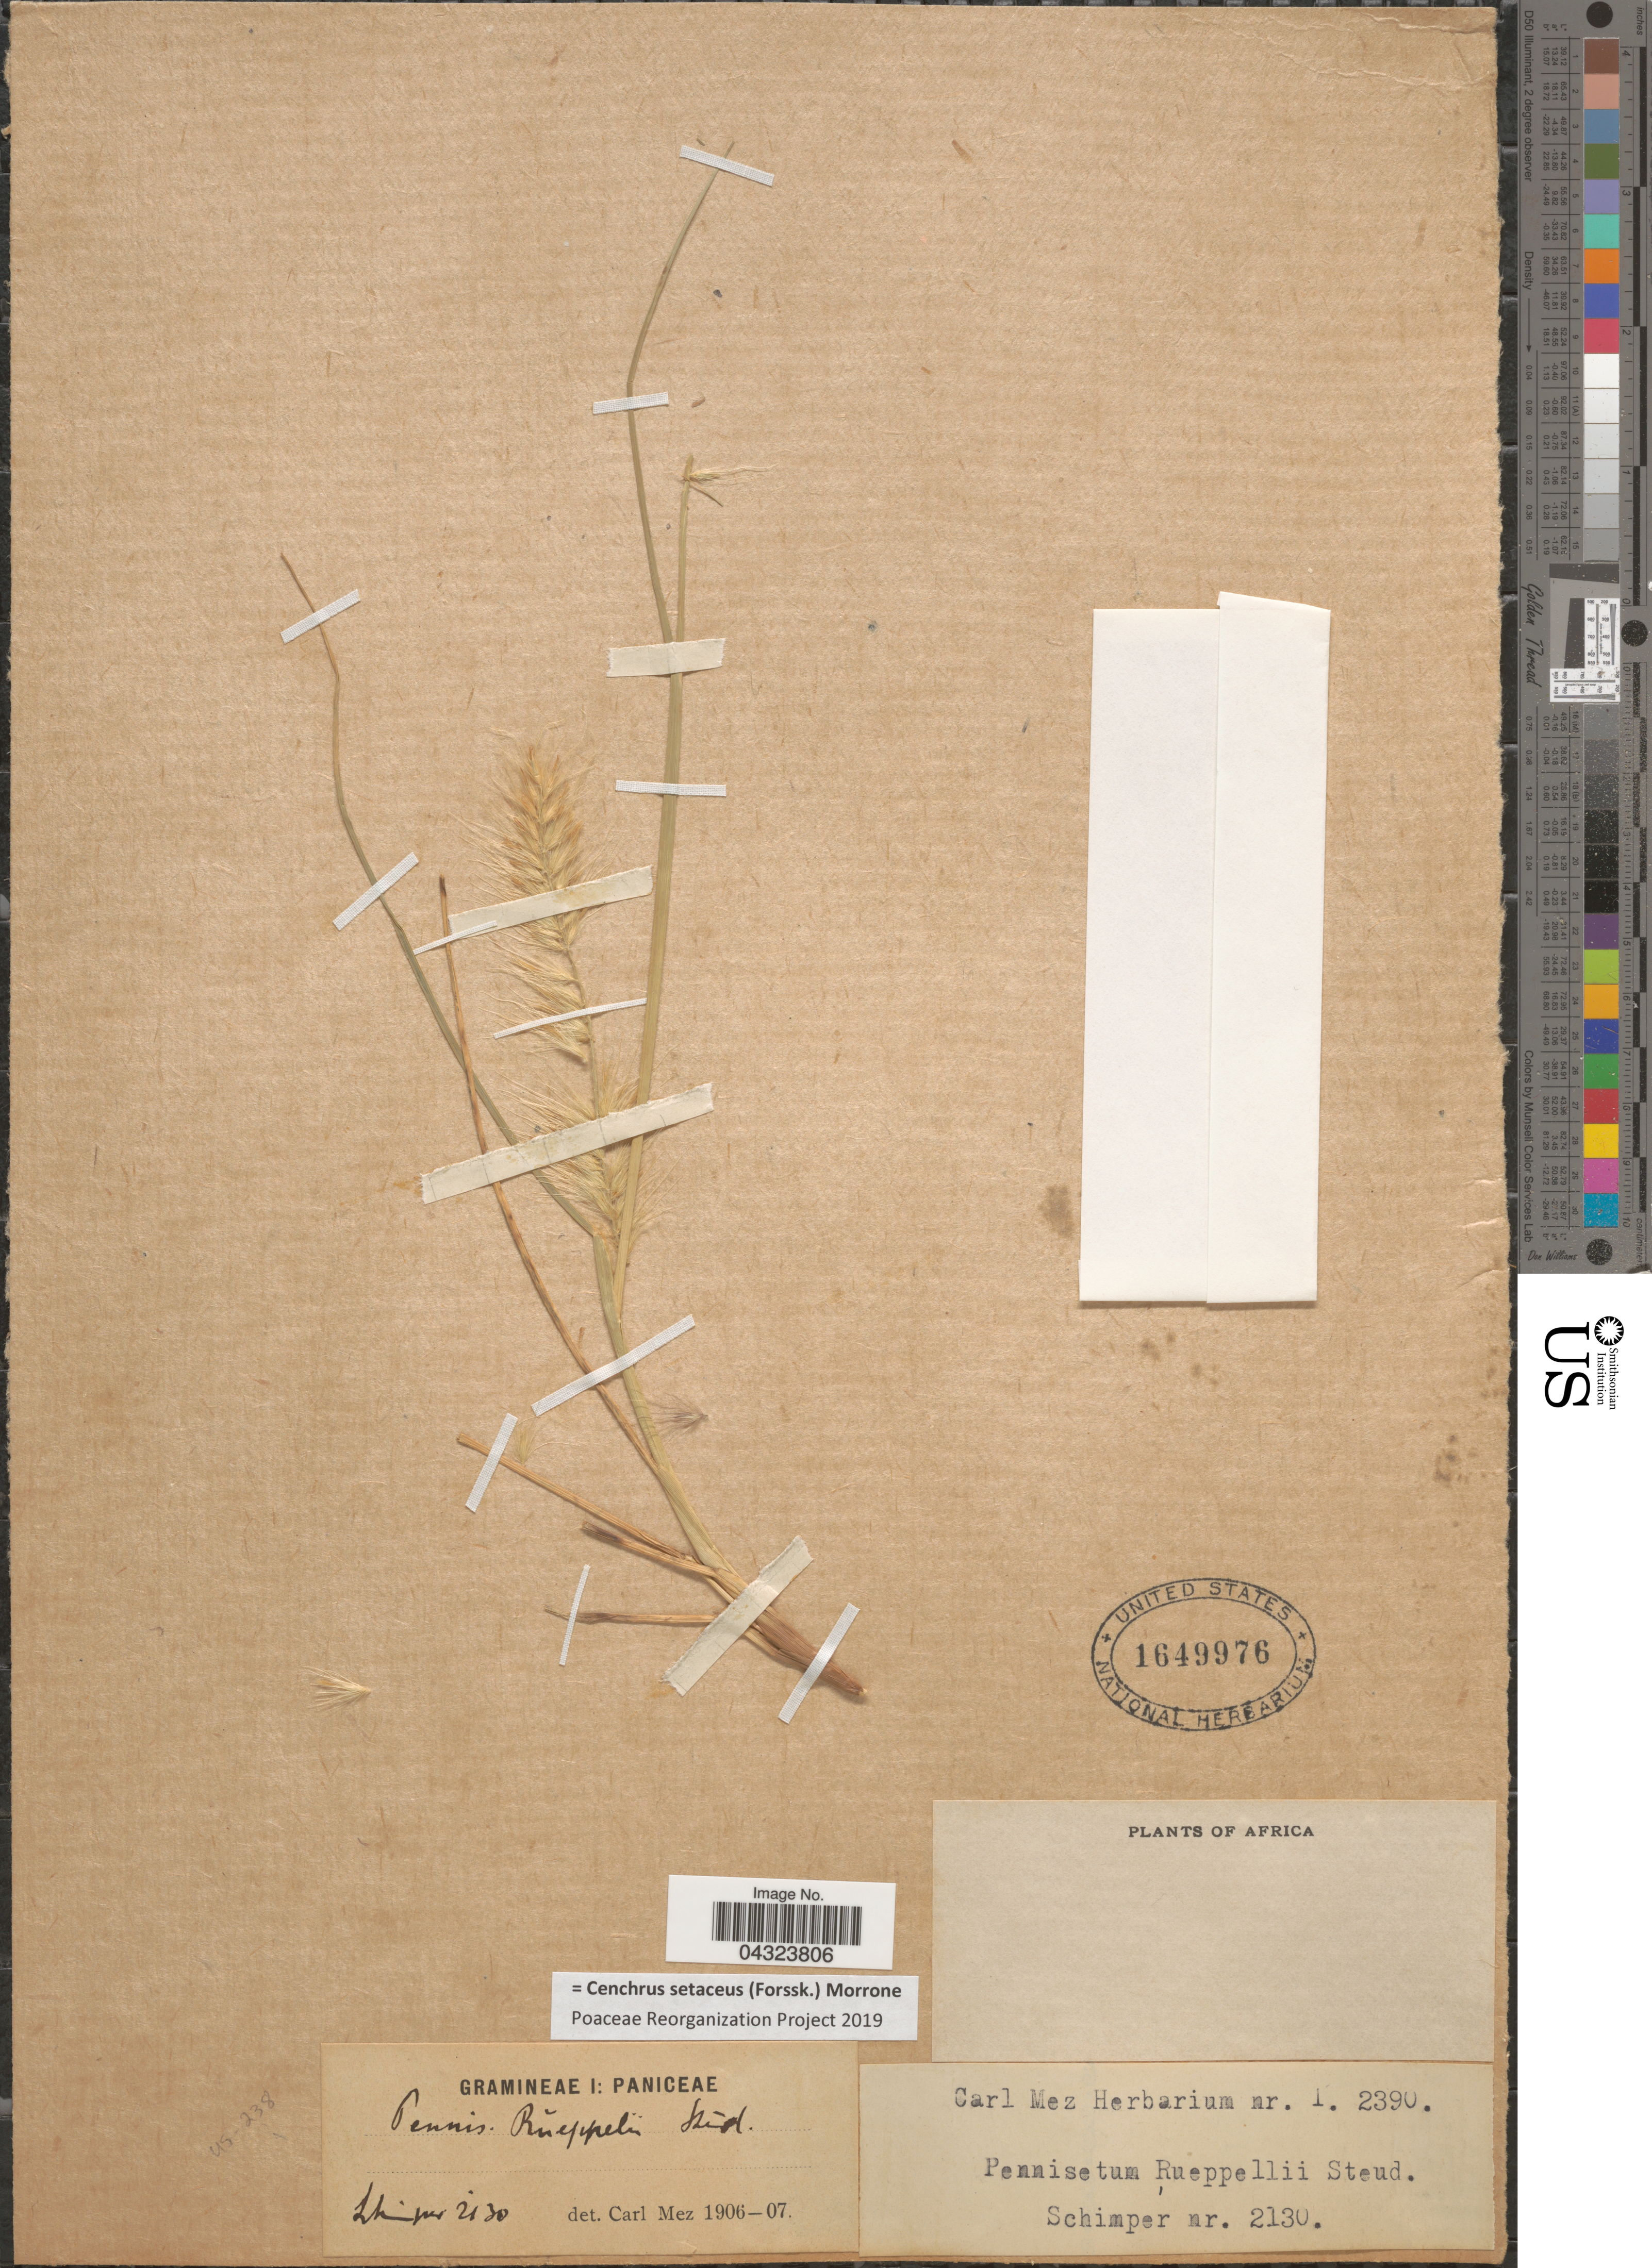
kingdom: Plantae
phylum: Tracheophyta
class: Liliopsida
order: Poales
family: Poaceae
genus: Cenchrus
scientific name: Cenchrus setaceus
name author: (Forssk.) Morrone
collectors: -. Schimper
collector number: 2130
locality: Africa.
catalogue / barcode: US 1649976